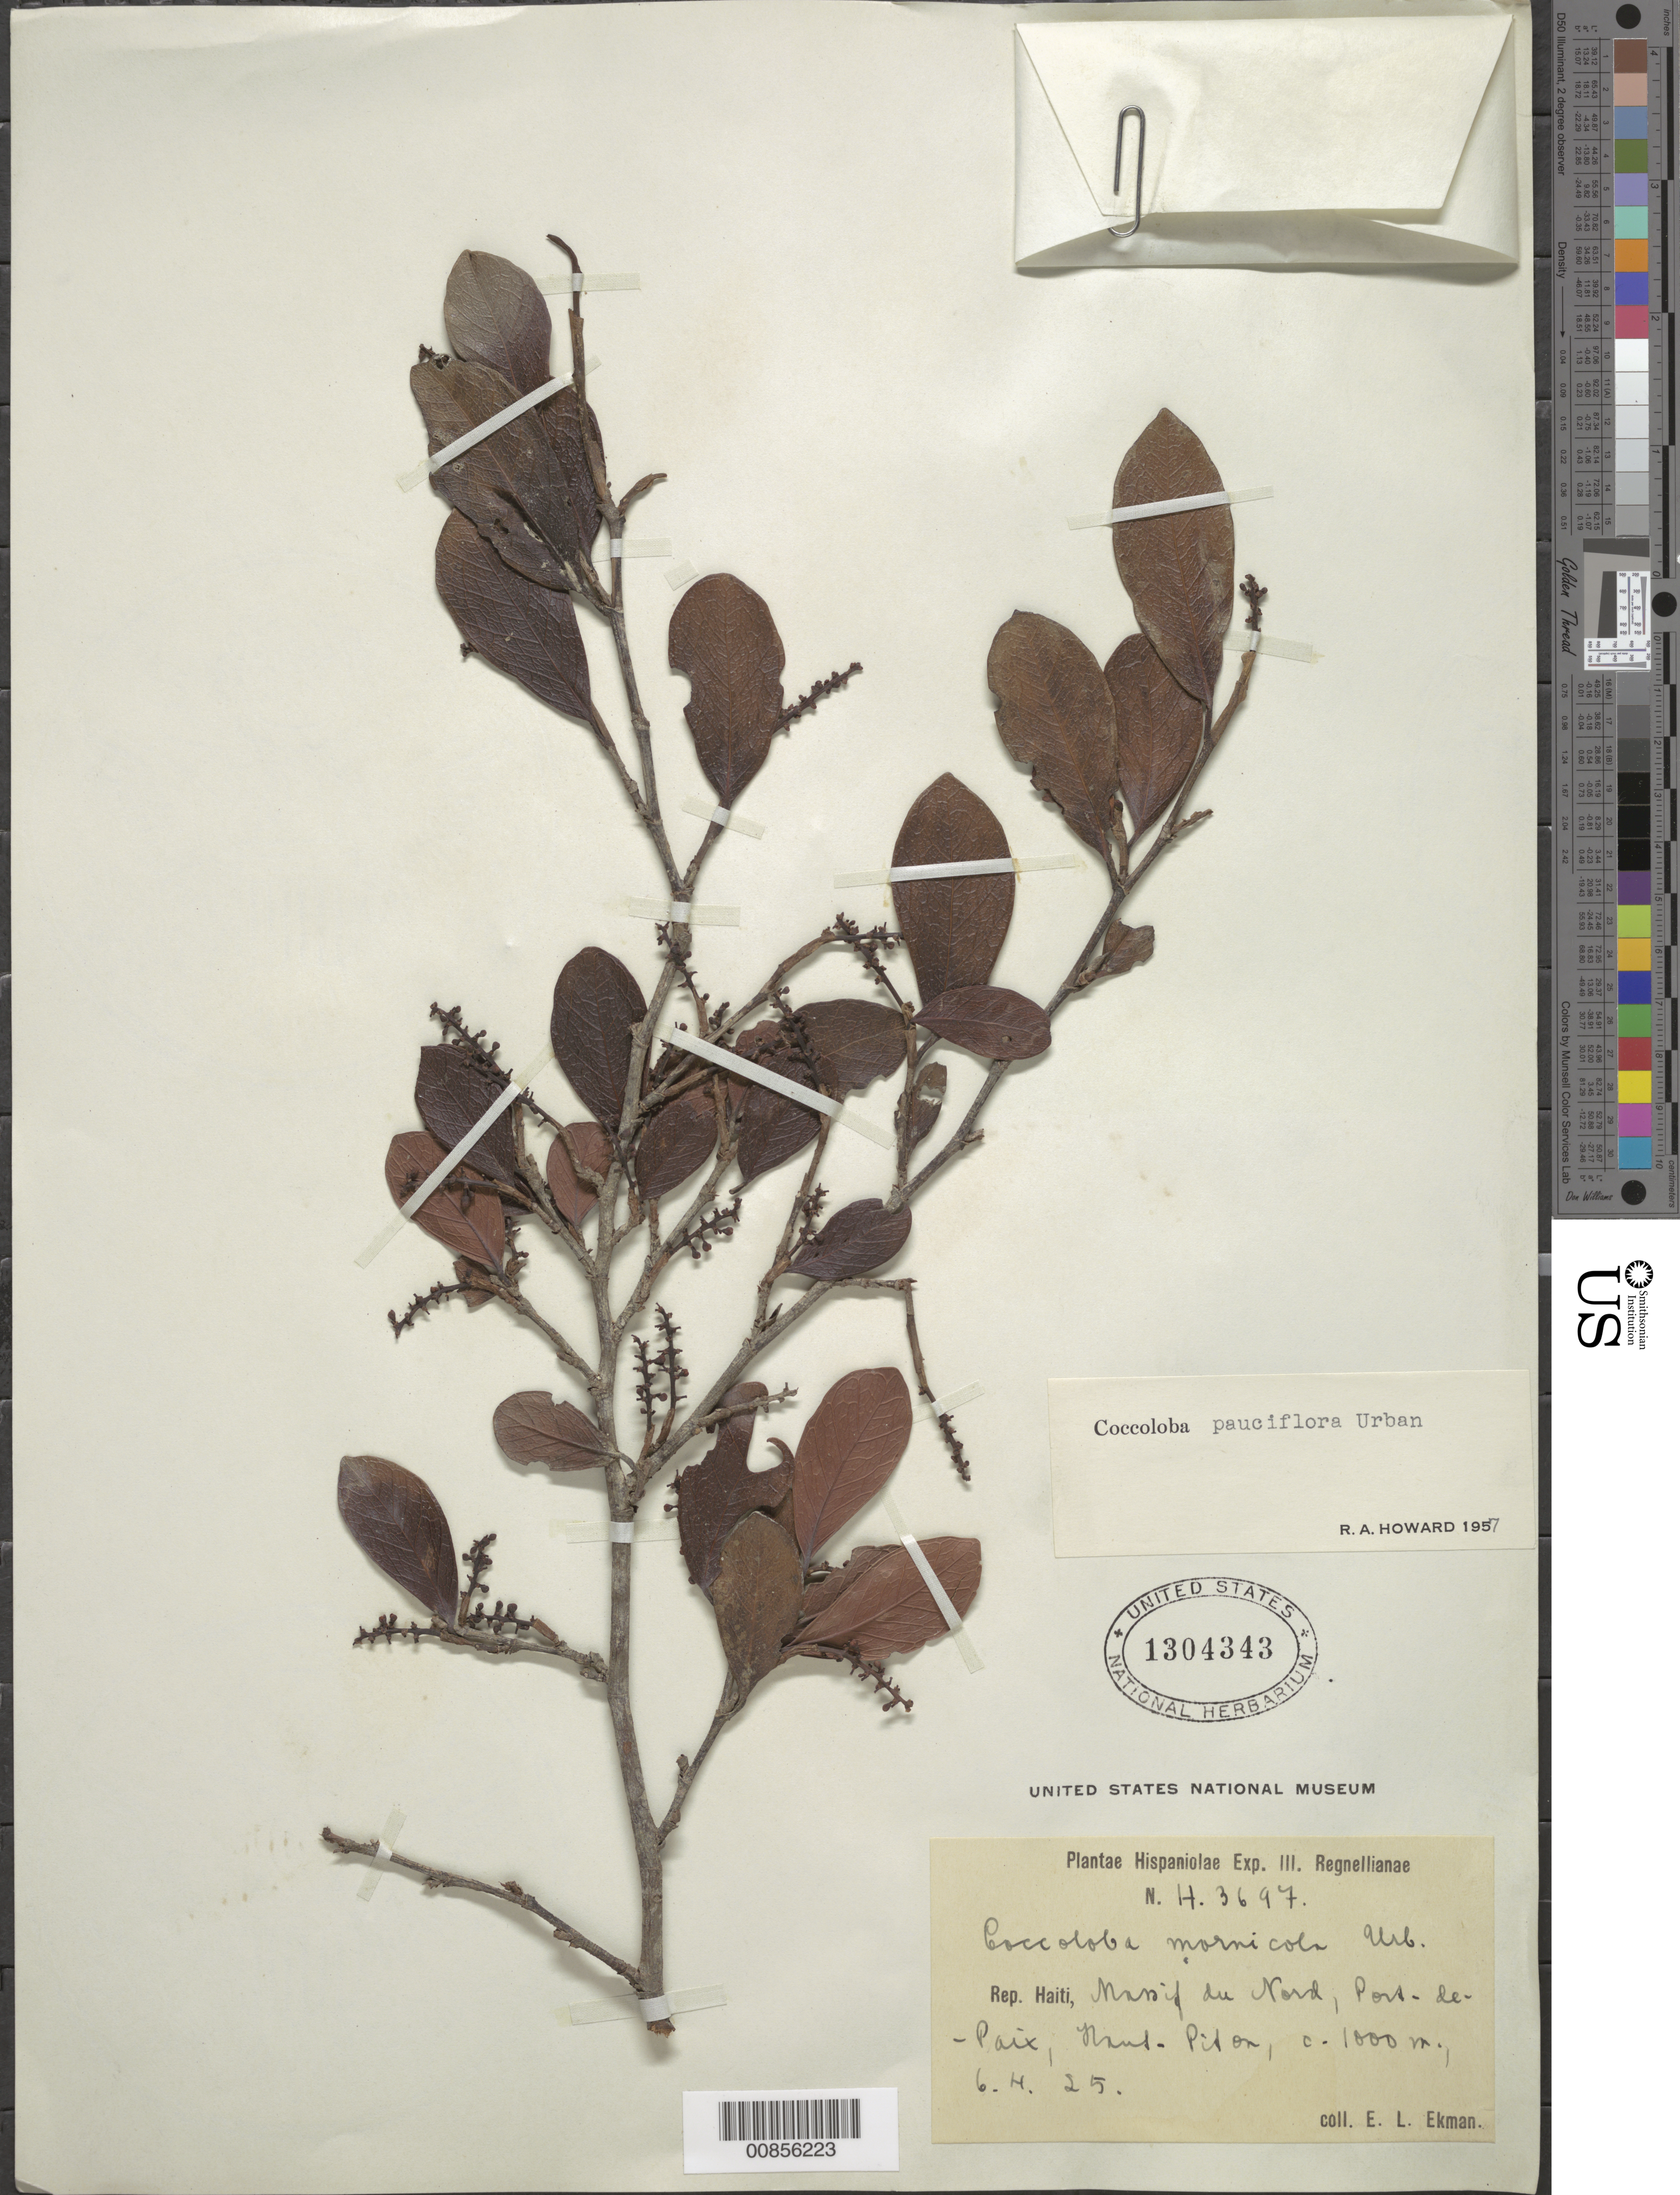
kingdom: Plantae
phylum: Tracheophyta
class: Magnoliopsida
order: Caryophyllales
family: Polygonaceae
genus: Coccoloba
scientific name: Coccoloba pauciflora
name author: Urb.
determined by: Howard, R. A.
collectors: E. L. Ekman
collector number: H 3697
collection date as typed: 06 Apr 1925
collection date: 1925-04-06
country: Haiti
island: Hispaniola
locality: Massif du Nord, Port-de-Paix, Haut Piton.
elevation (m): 1000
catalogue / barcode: US 1304343